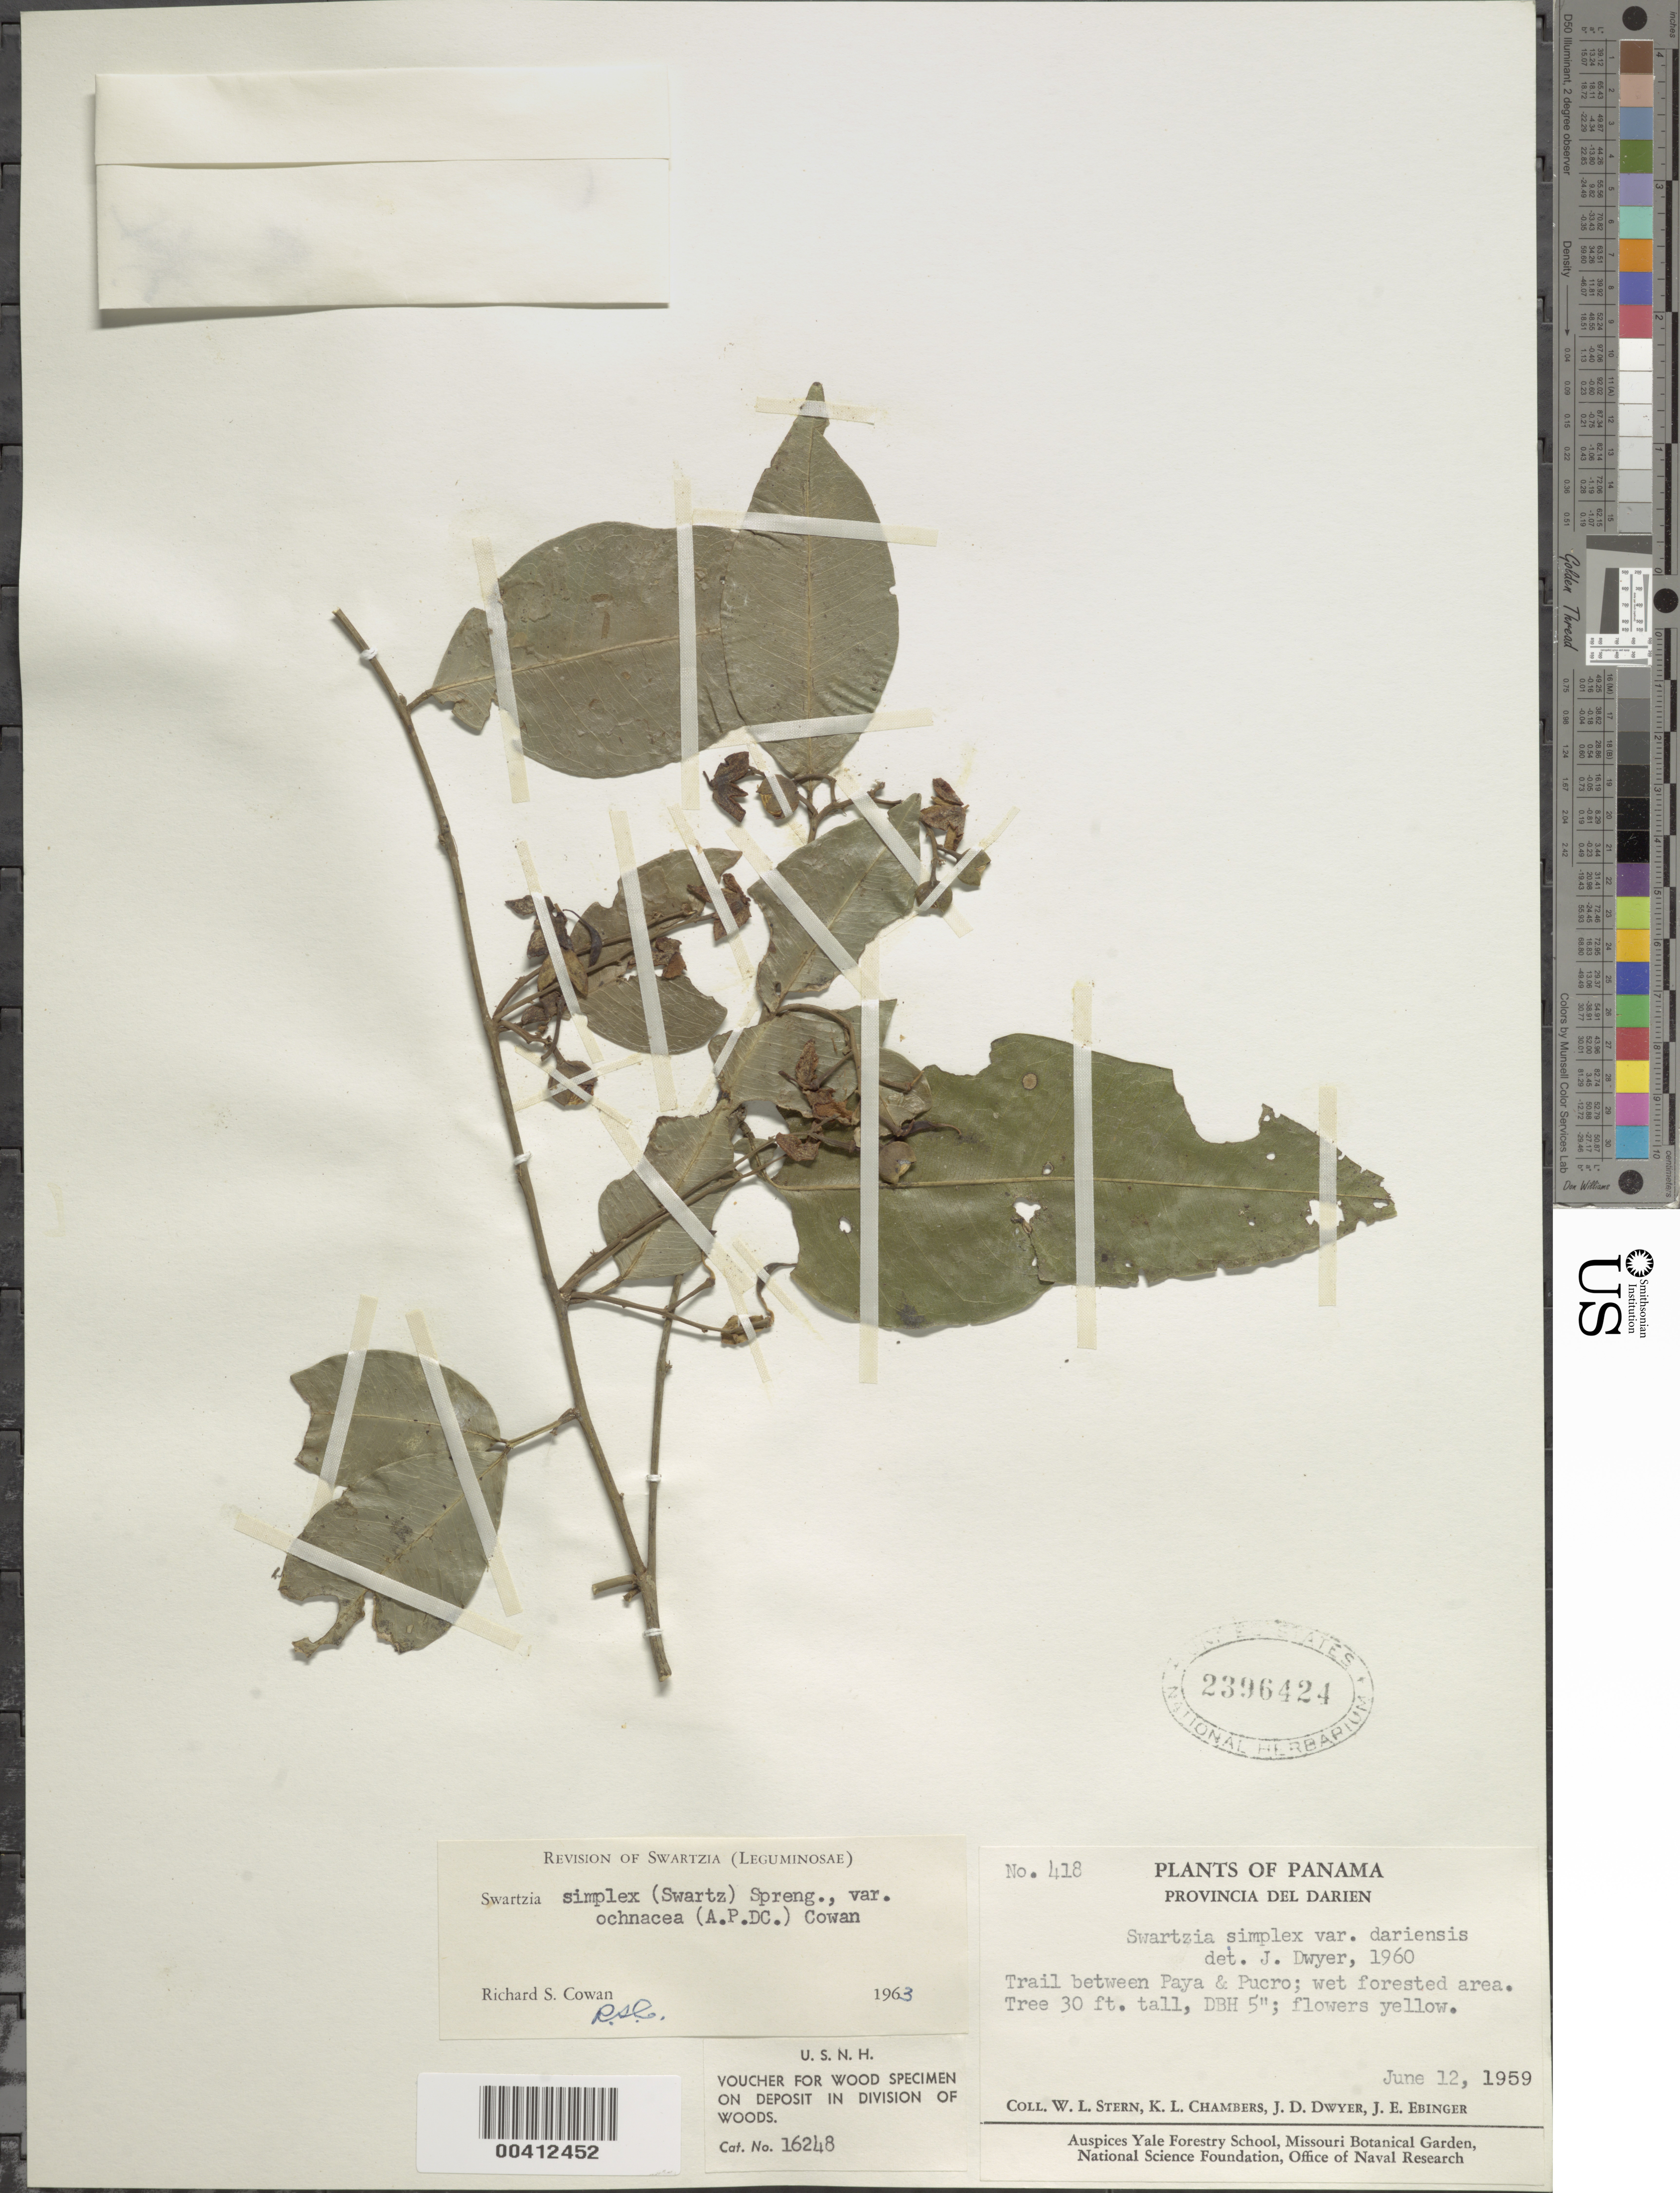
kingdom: Plantae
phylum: Tracheophyta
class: Magnoliopsida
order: Fabales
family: Fabaceae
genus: Swartzia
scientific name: Swartzia simplex var. grandiflora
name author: (Raddi) R.S. Cowan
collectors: W. L. Stern, K. L. Chambers, J. D. Dwyer & J. Ebinger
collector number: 418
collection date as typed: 12 Jun 1959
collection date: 1959-06-12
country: Panama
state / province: Darién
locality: Trail between Paya and Pucro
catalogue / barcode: US 2396424